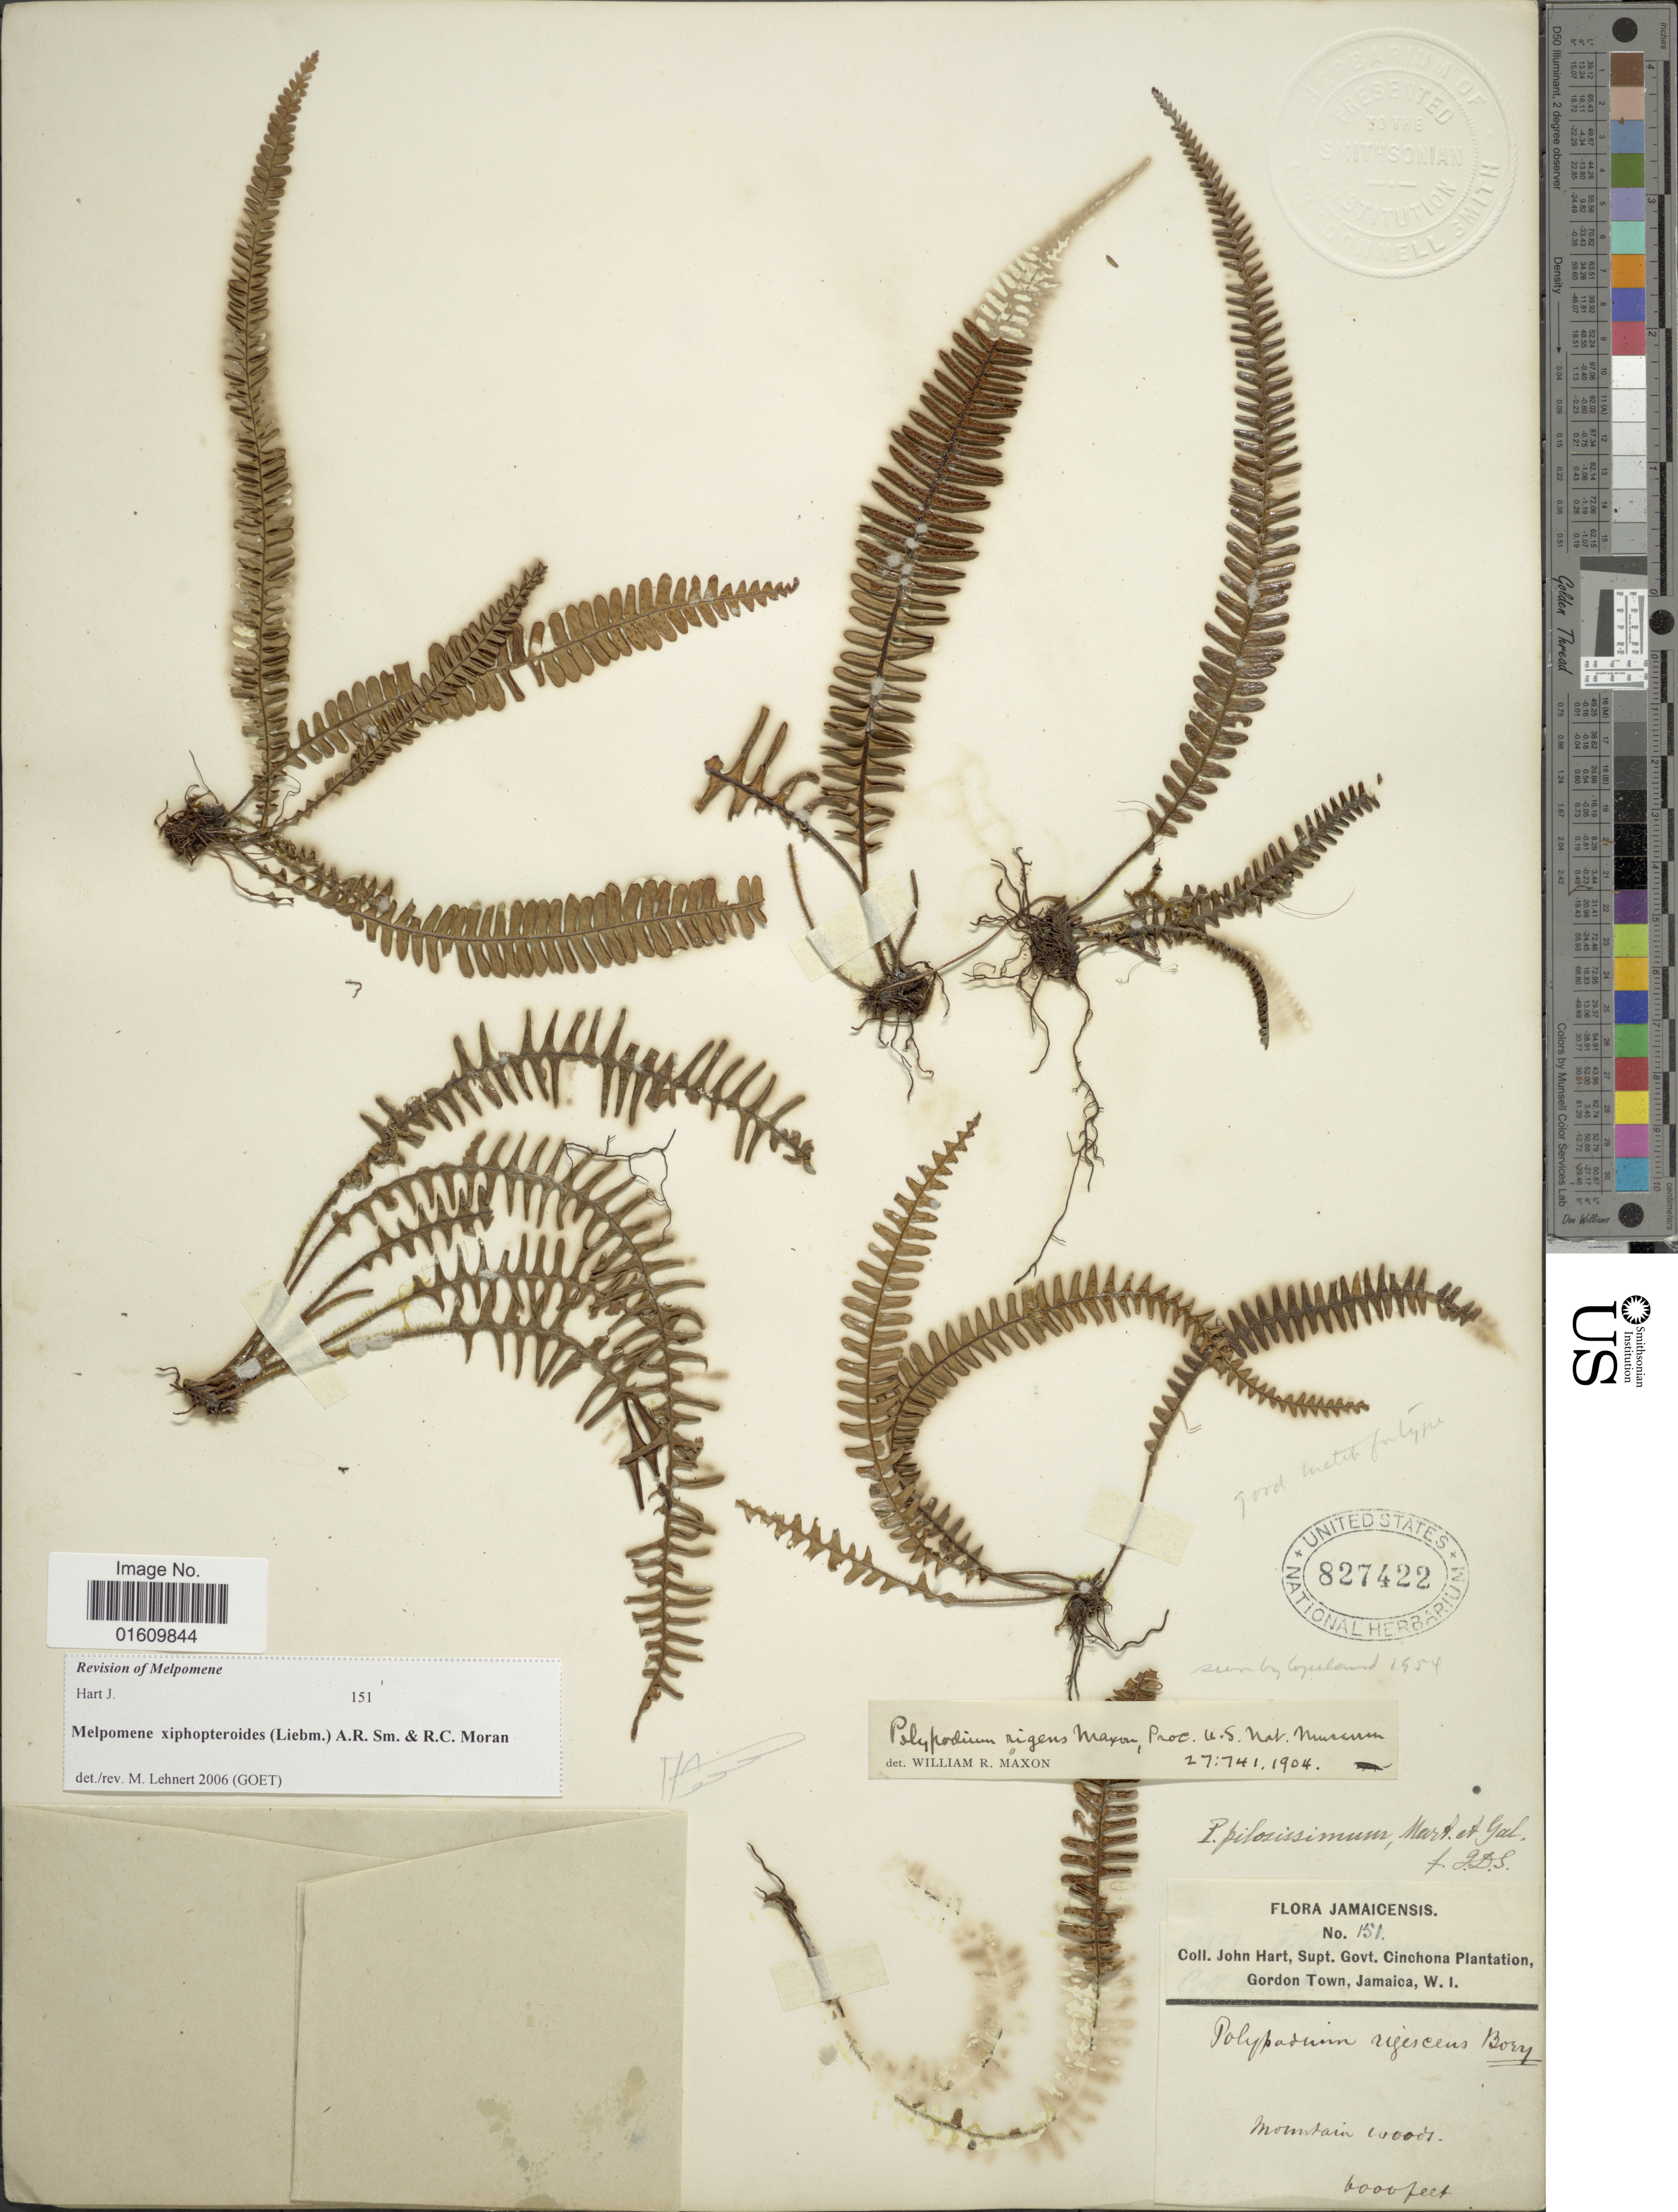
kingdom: Plantae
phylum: Tracheophyta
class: Polypodiopsida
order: Polypodiales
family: Polypodiaceae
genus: Melpomene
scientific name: Melpomene xiphopteroides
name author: (Liebm.) A.R. Sm. & R.C. Moran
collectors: J. H. Hart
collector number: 151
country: Jamaica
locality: Mountain.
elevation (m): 1000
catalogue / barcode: US 827422